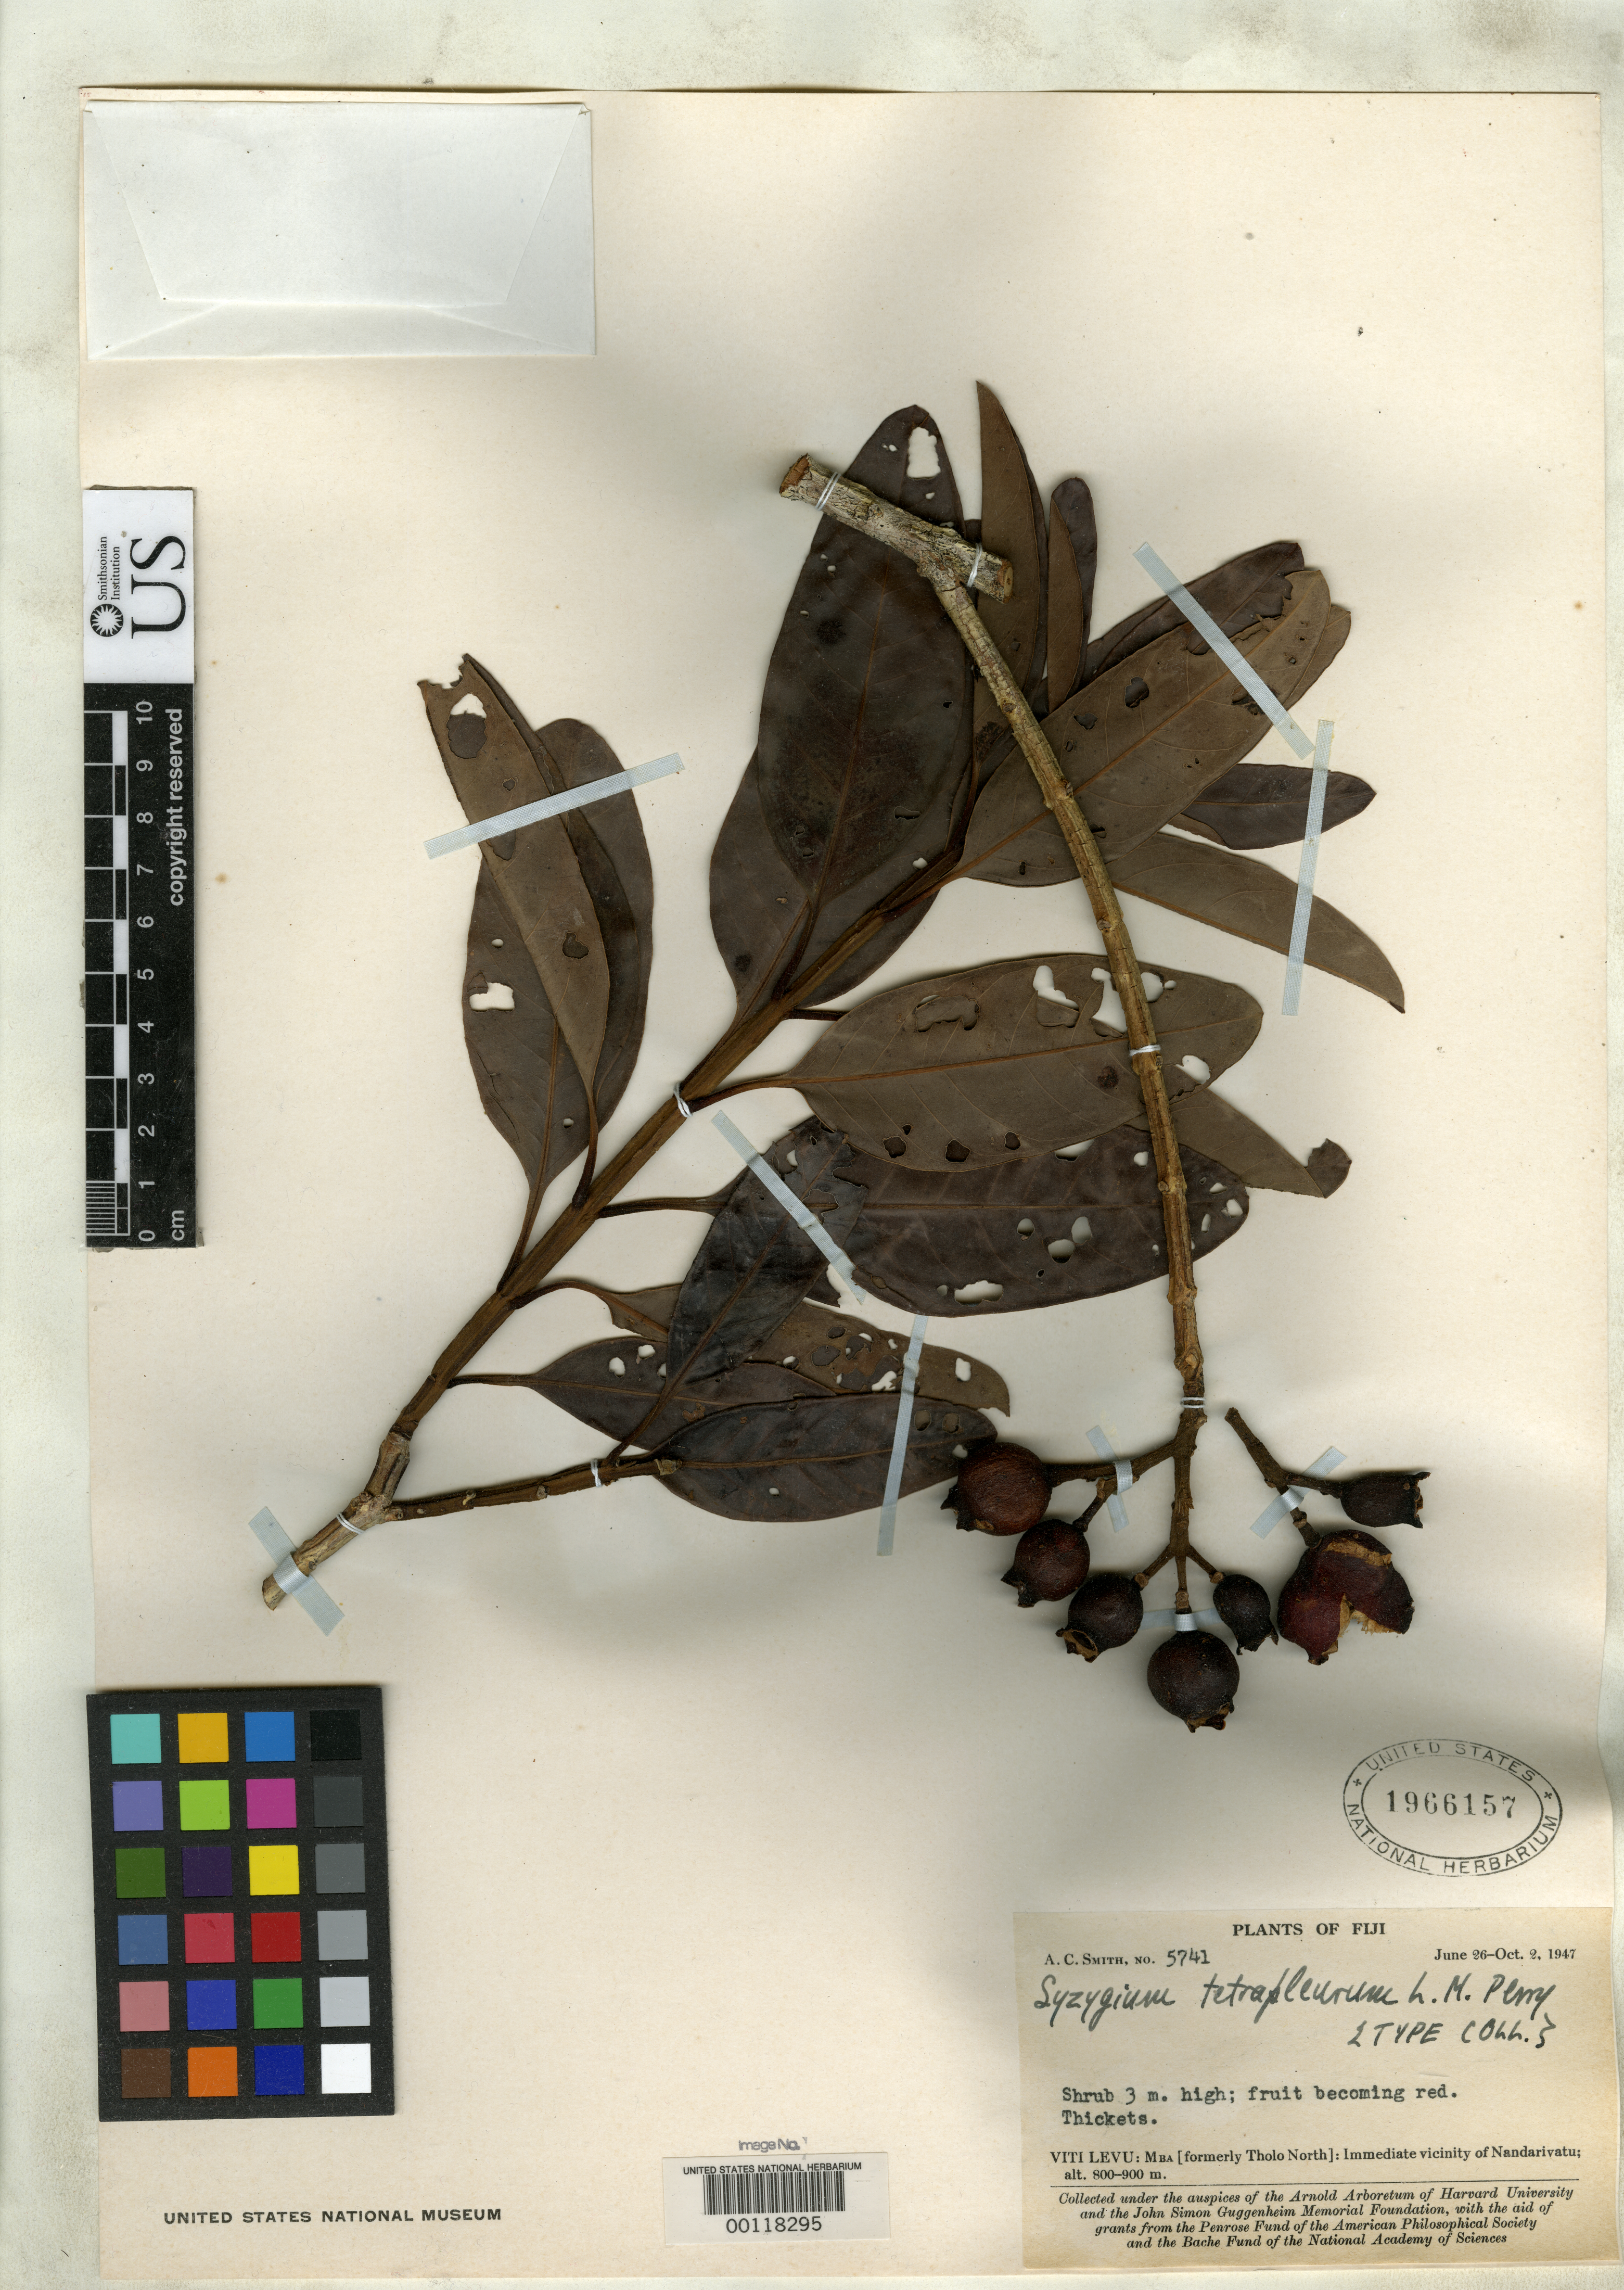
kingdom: Plantae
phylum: Tracheophyta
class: Magnoliopsida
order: Myrtales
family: Myrtaceae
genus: Syzygium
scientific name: Syzygium tetrapleurum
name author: L.M. Perry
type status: Isotype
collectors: A. C. Smith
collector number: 5741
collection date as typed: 26 Jun 1947 to 02 Oct 1947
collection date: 1947-06-26/1947-10-02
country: Fiji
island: Viti Levu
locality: Mba, near Nandarivatu. [Viti Levu Group]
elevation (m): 800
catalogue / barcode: US 1966157